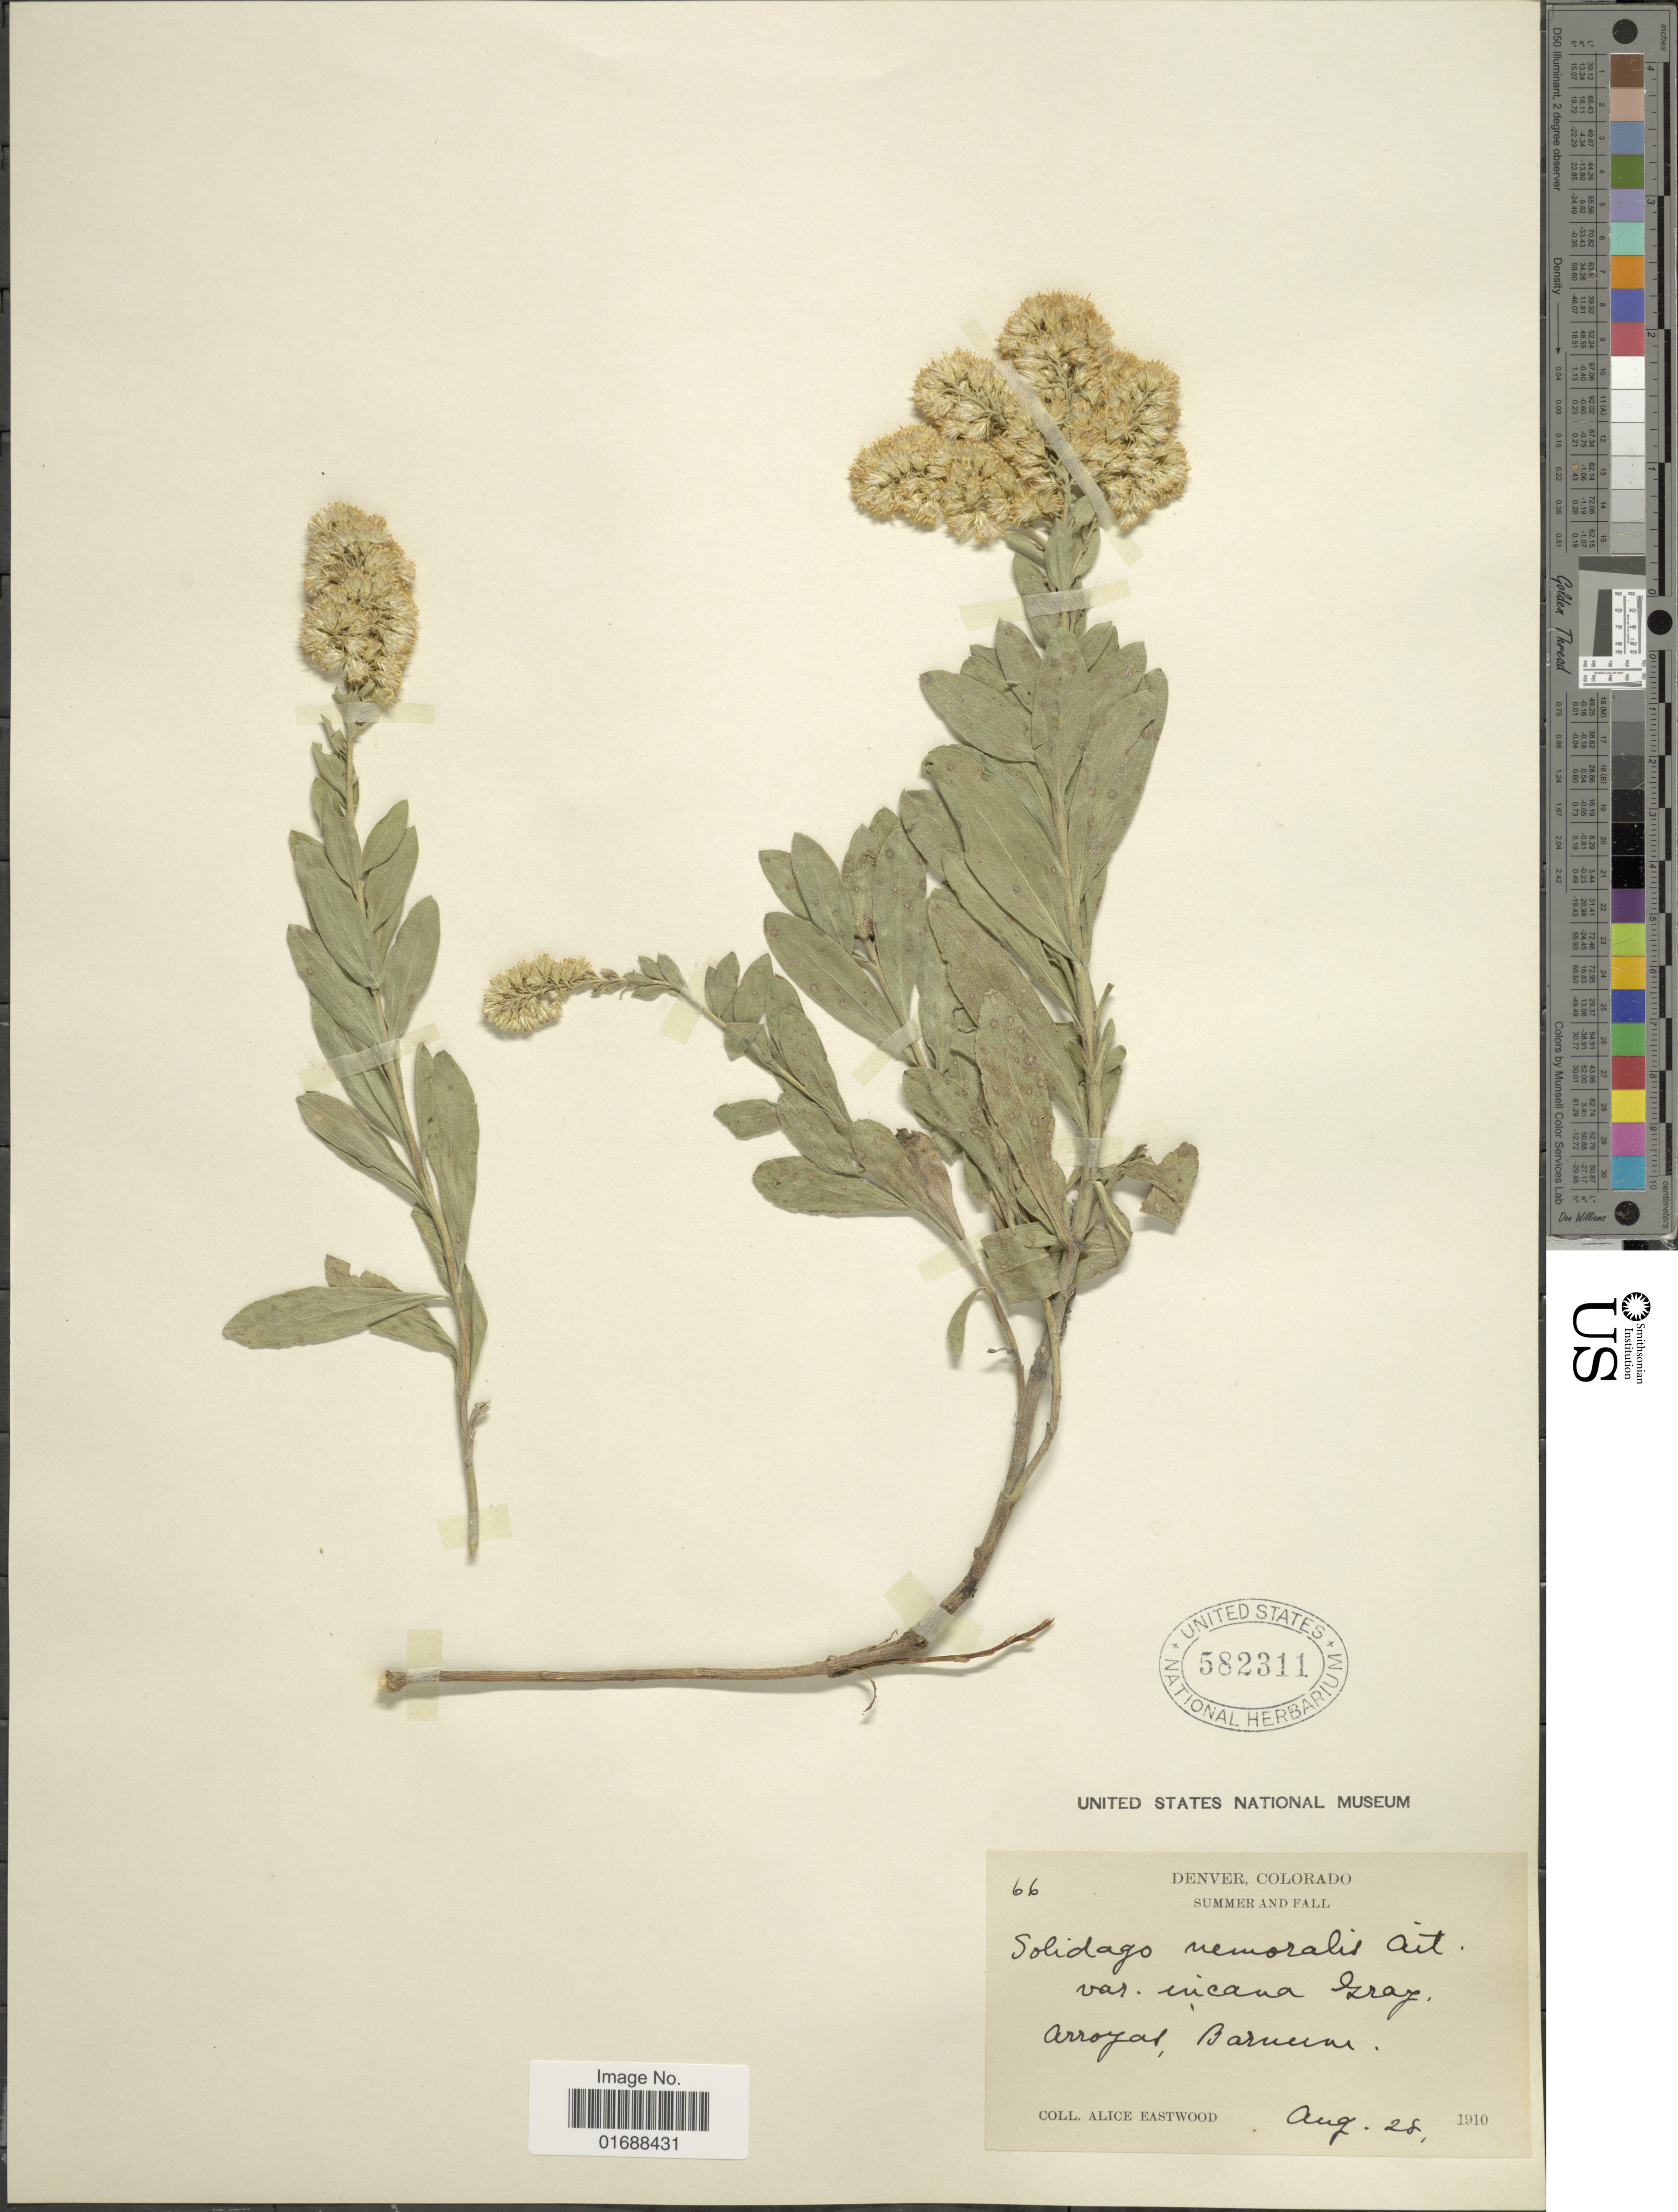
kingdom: Plantae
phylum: Tracheophyta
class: Magnoliopsida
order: Asterales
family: Asteraceae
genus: Solidago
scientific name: Solidago mollis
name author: Bartl.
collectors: A. Eastwood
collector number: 66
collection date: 1910-08-28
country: United States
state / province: Colorado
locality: Denver, Colorado, Arroyas, Barnum.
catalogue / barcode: US 582311